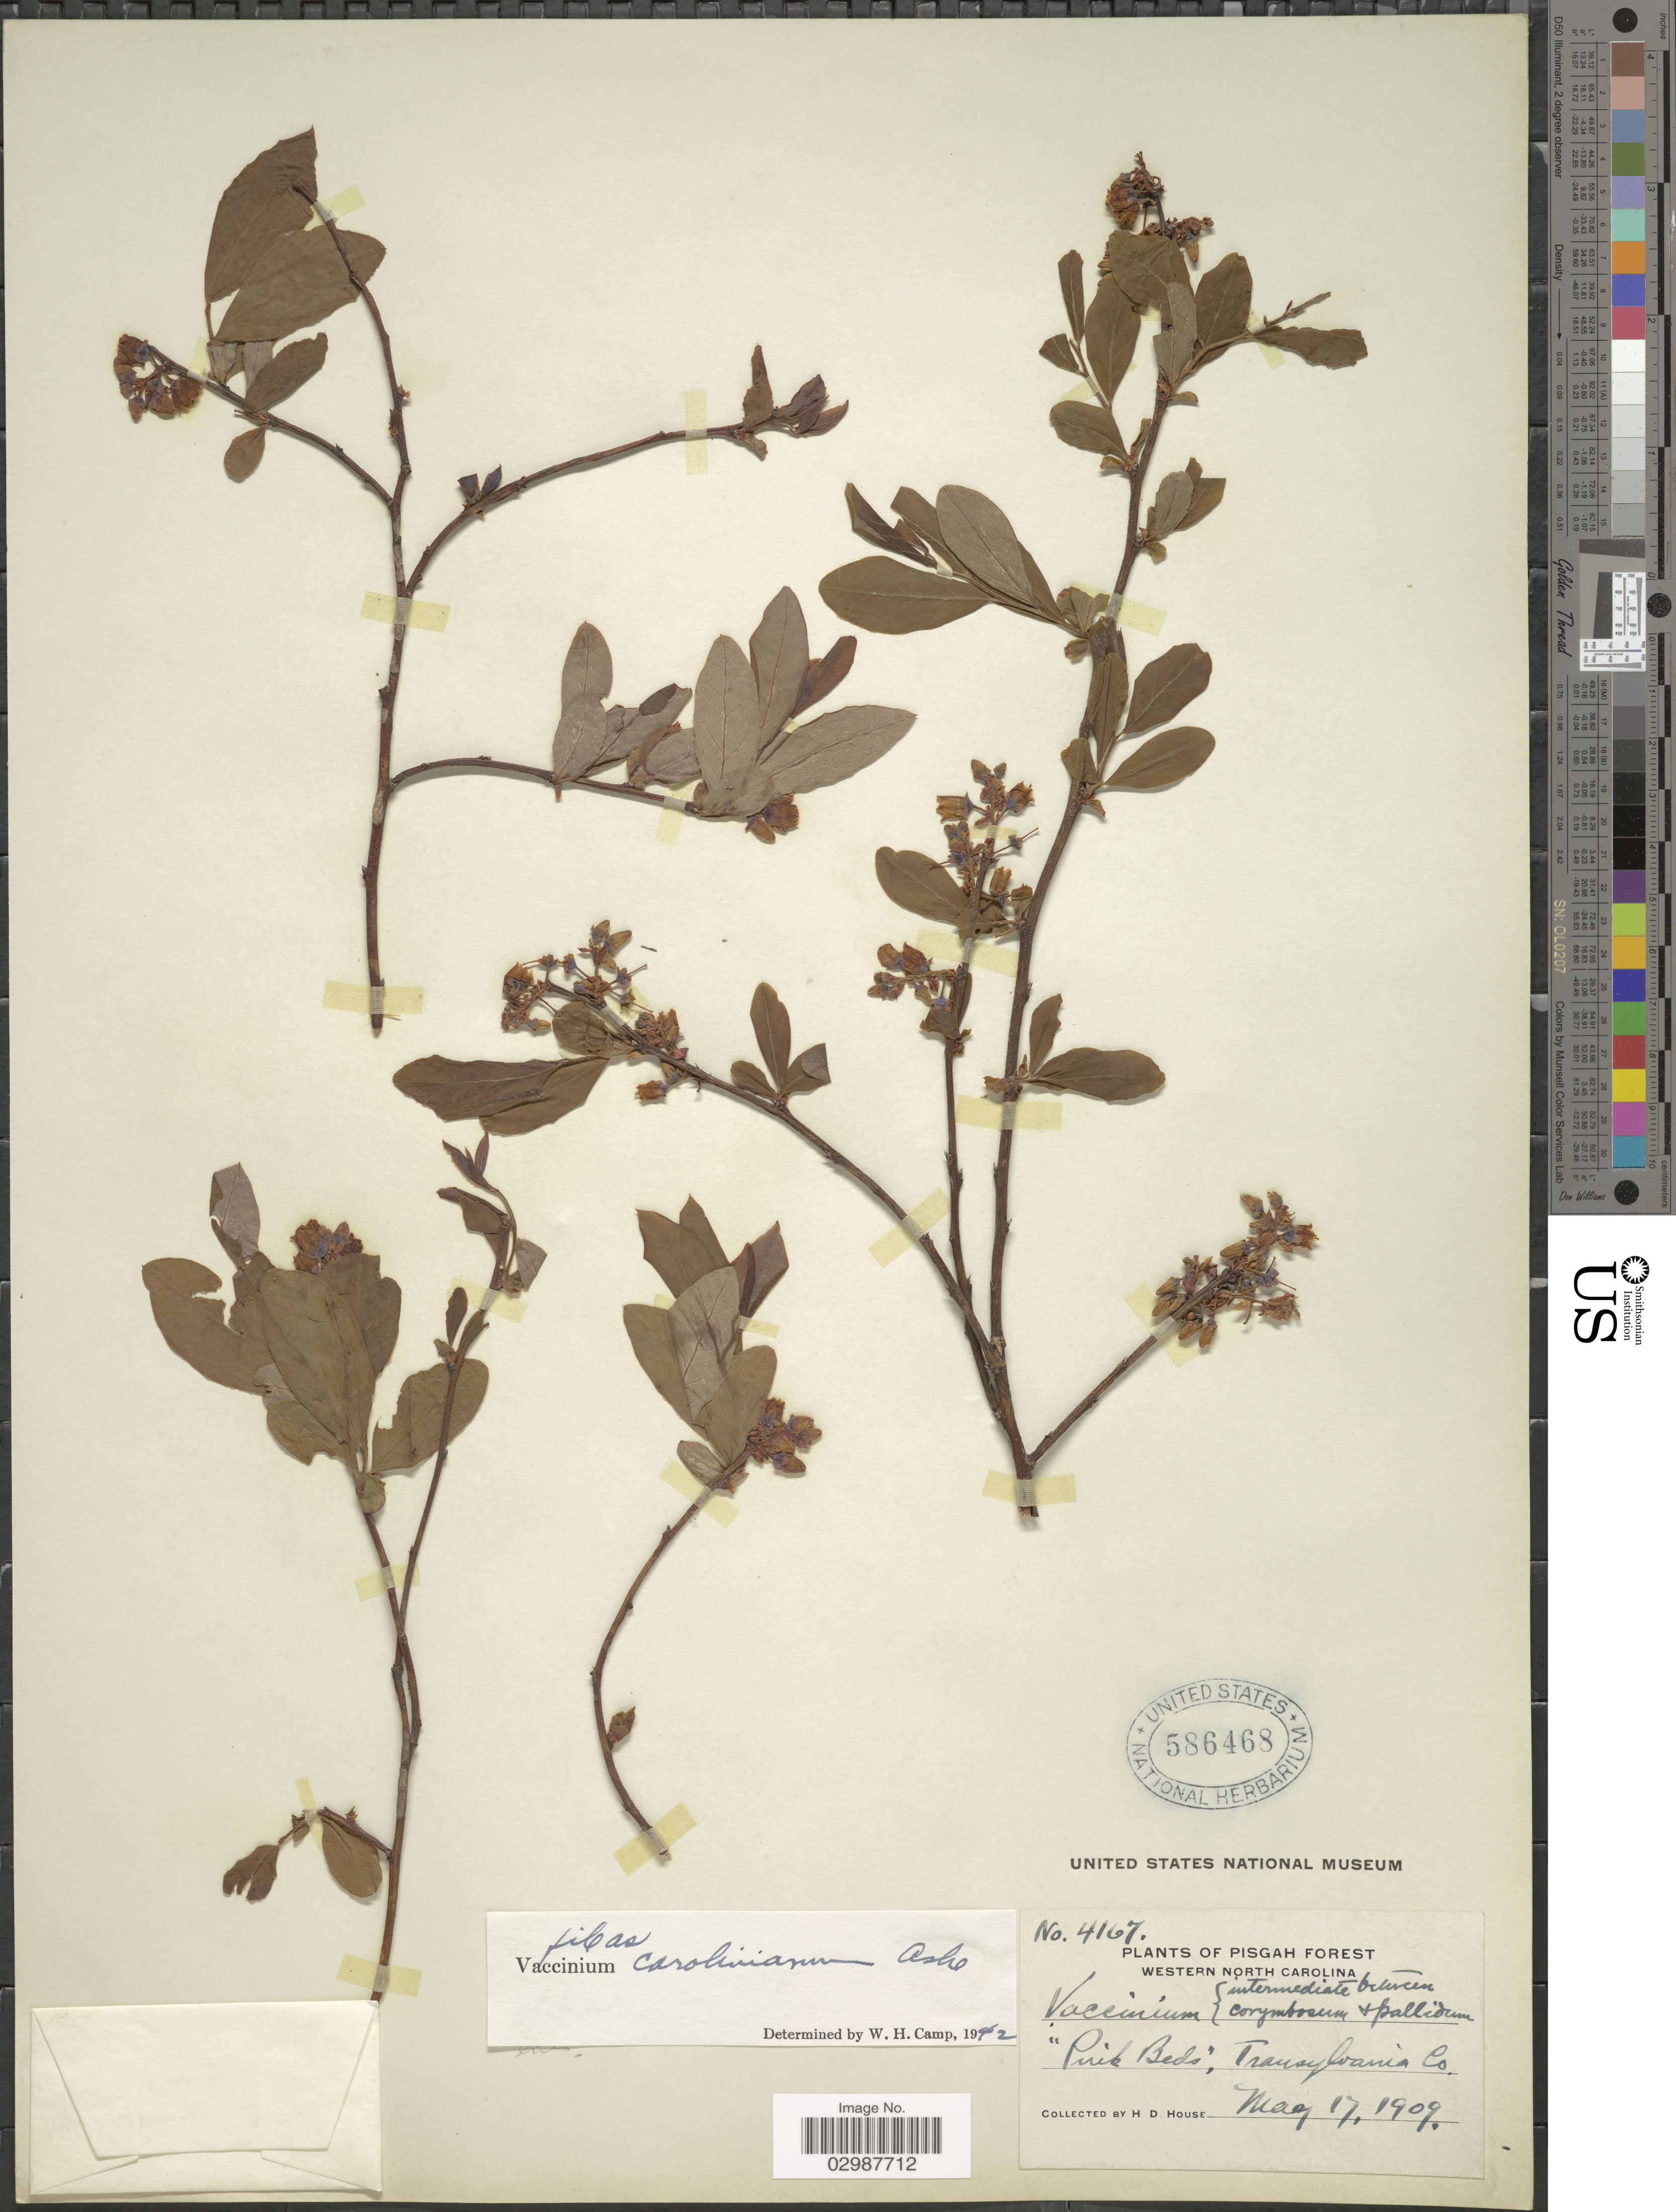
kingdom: Plantae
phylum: Tracheophyta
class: Magnoliopsida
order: Ericales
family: Ericaceae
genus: Vaccinium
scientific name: Vaccinium carolinianum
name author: Ashe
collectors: H. D. House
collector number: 4167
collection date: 1909-05-17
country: United States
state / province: North Carolina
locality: Pisgah Forest. Western North Carolina. Transylvania Co.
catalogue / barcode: US 586468